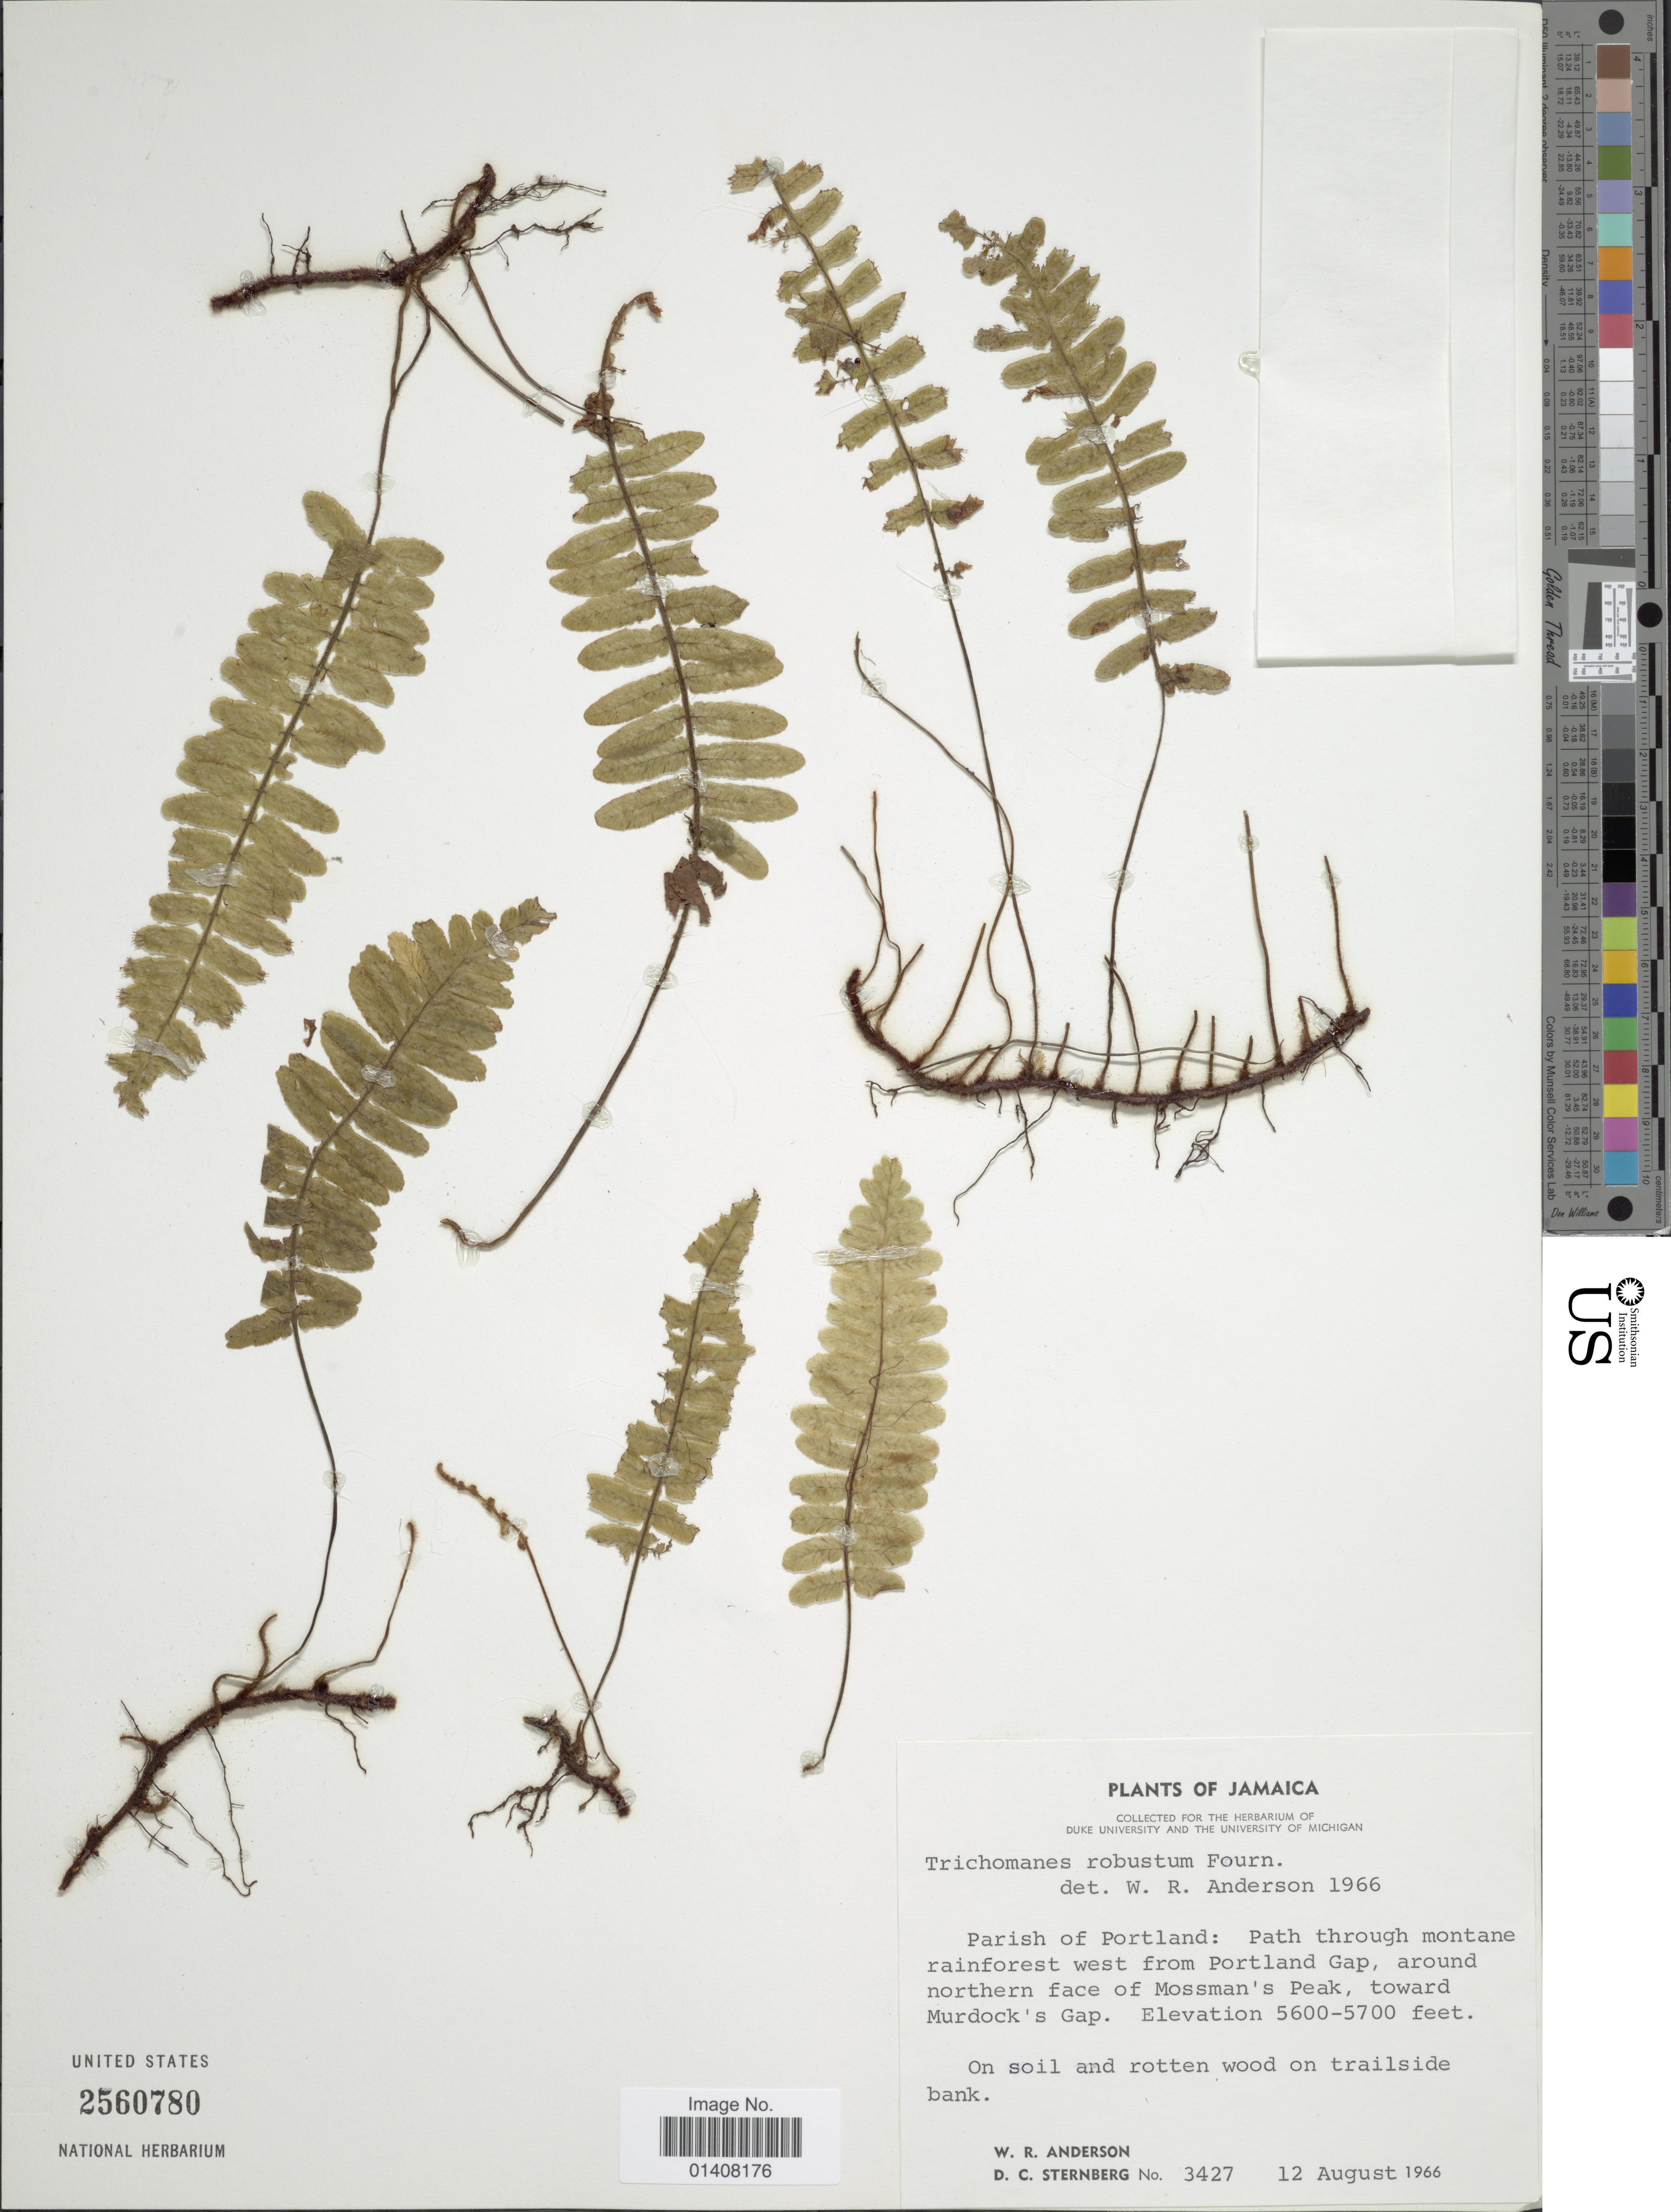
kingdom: Plantae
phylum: Tracheophyta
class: Polypodiopsida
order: Hymenophyllales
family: Hymenophyllaceae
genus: Trichomanes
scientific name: Trichomanes robustum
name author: E. Fourn.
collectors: W. Anderson & D. Sternberg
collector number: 3427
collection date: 1966-08-12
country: Jamaica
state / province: Portland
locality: Parish of Portland: path through montane rainforest west from Portland Gap, around northern face of Mossman's Peak, toward Mudock's Gap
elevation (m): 1707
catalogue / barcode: US 2560780